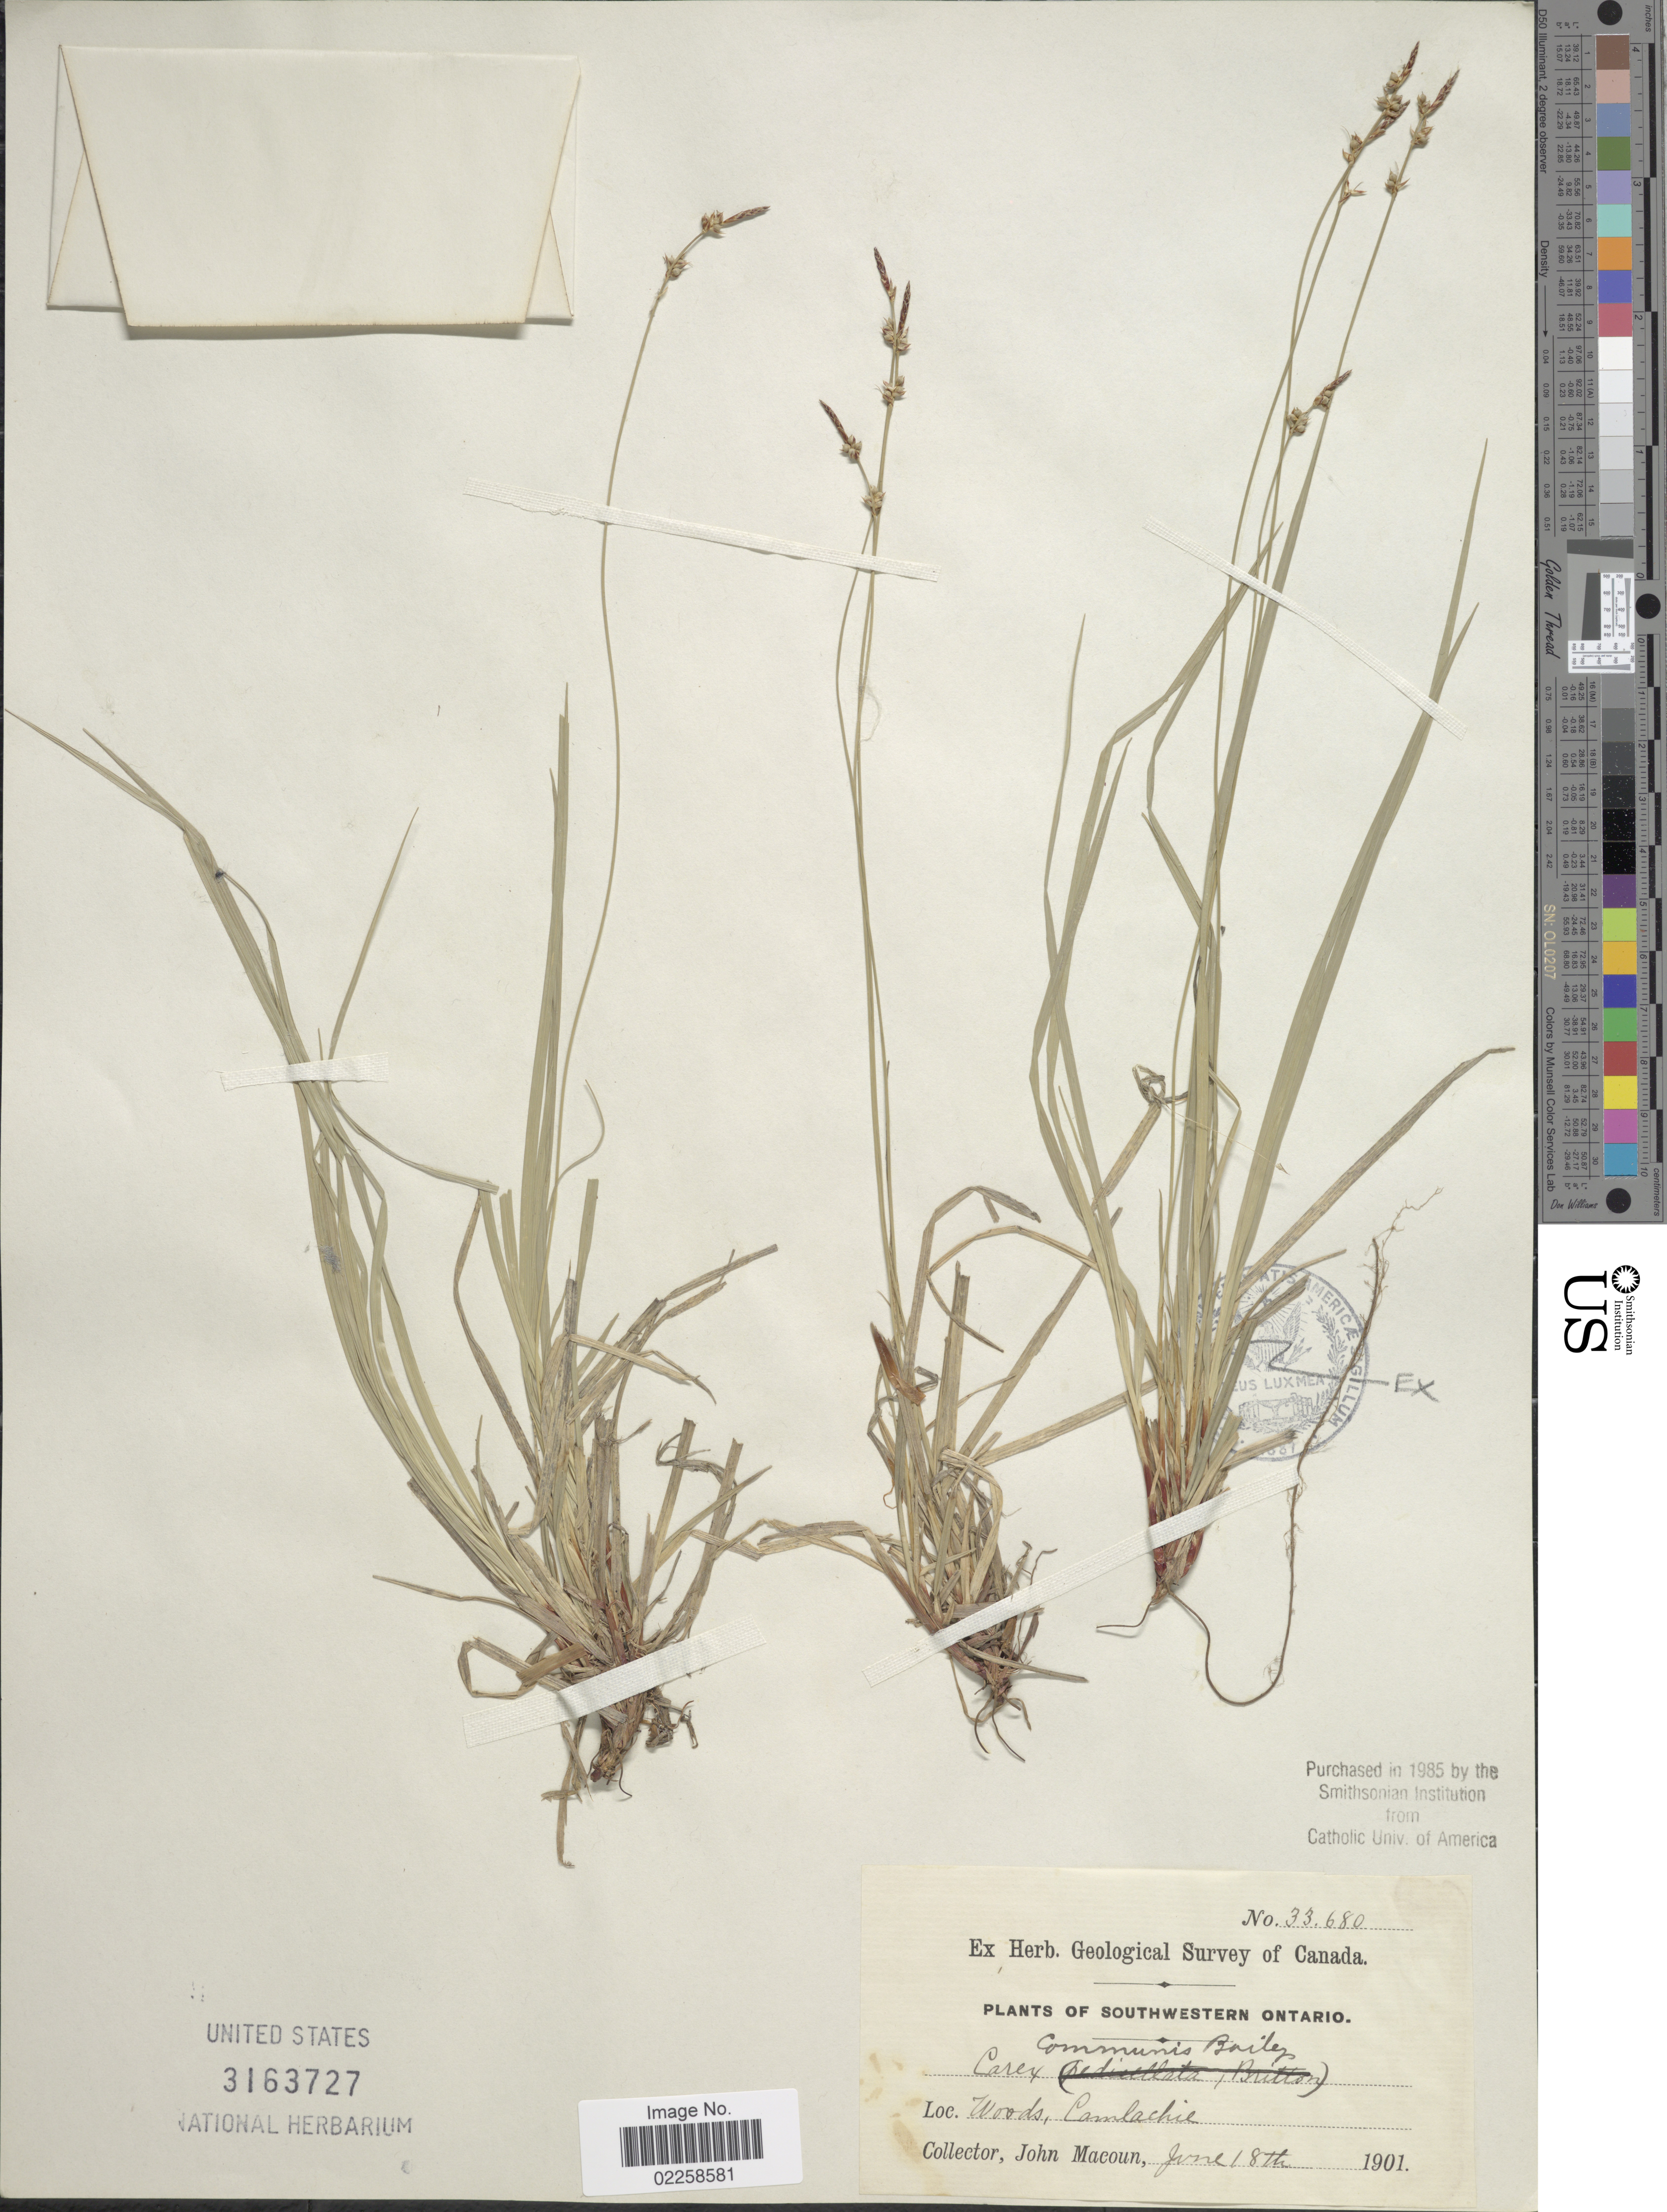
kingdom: Plantae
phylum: Tracheophyta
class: Liliopsida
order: Poales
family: Cyperaceae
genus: Carex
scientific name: Carex communis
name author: L.H. Bailey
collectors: J. Macoun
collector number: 33680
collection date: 1901-06-18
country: Canada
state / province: Ontario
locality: Southwestern Ontario. Woods, Camlachie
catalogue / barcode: US 3163727